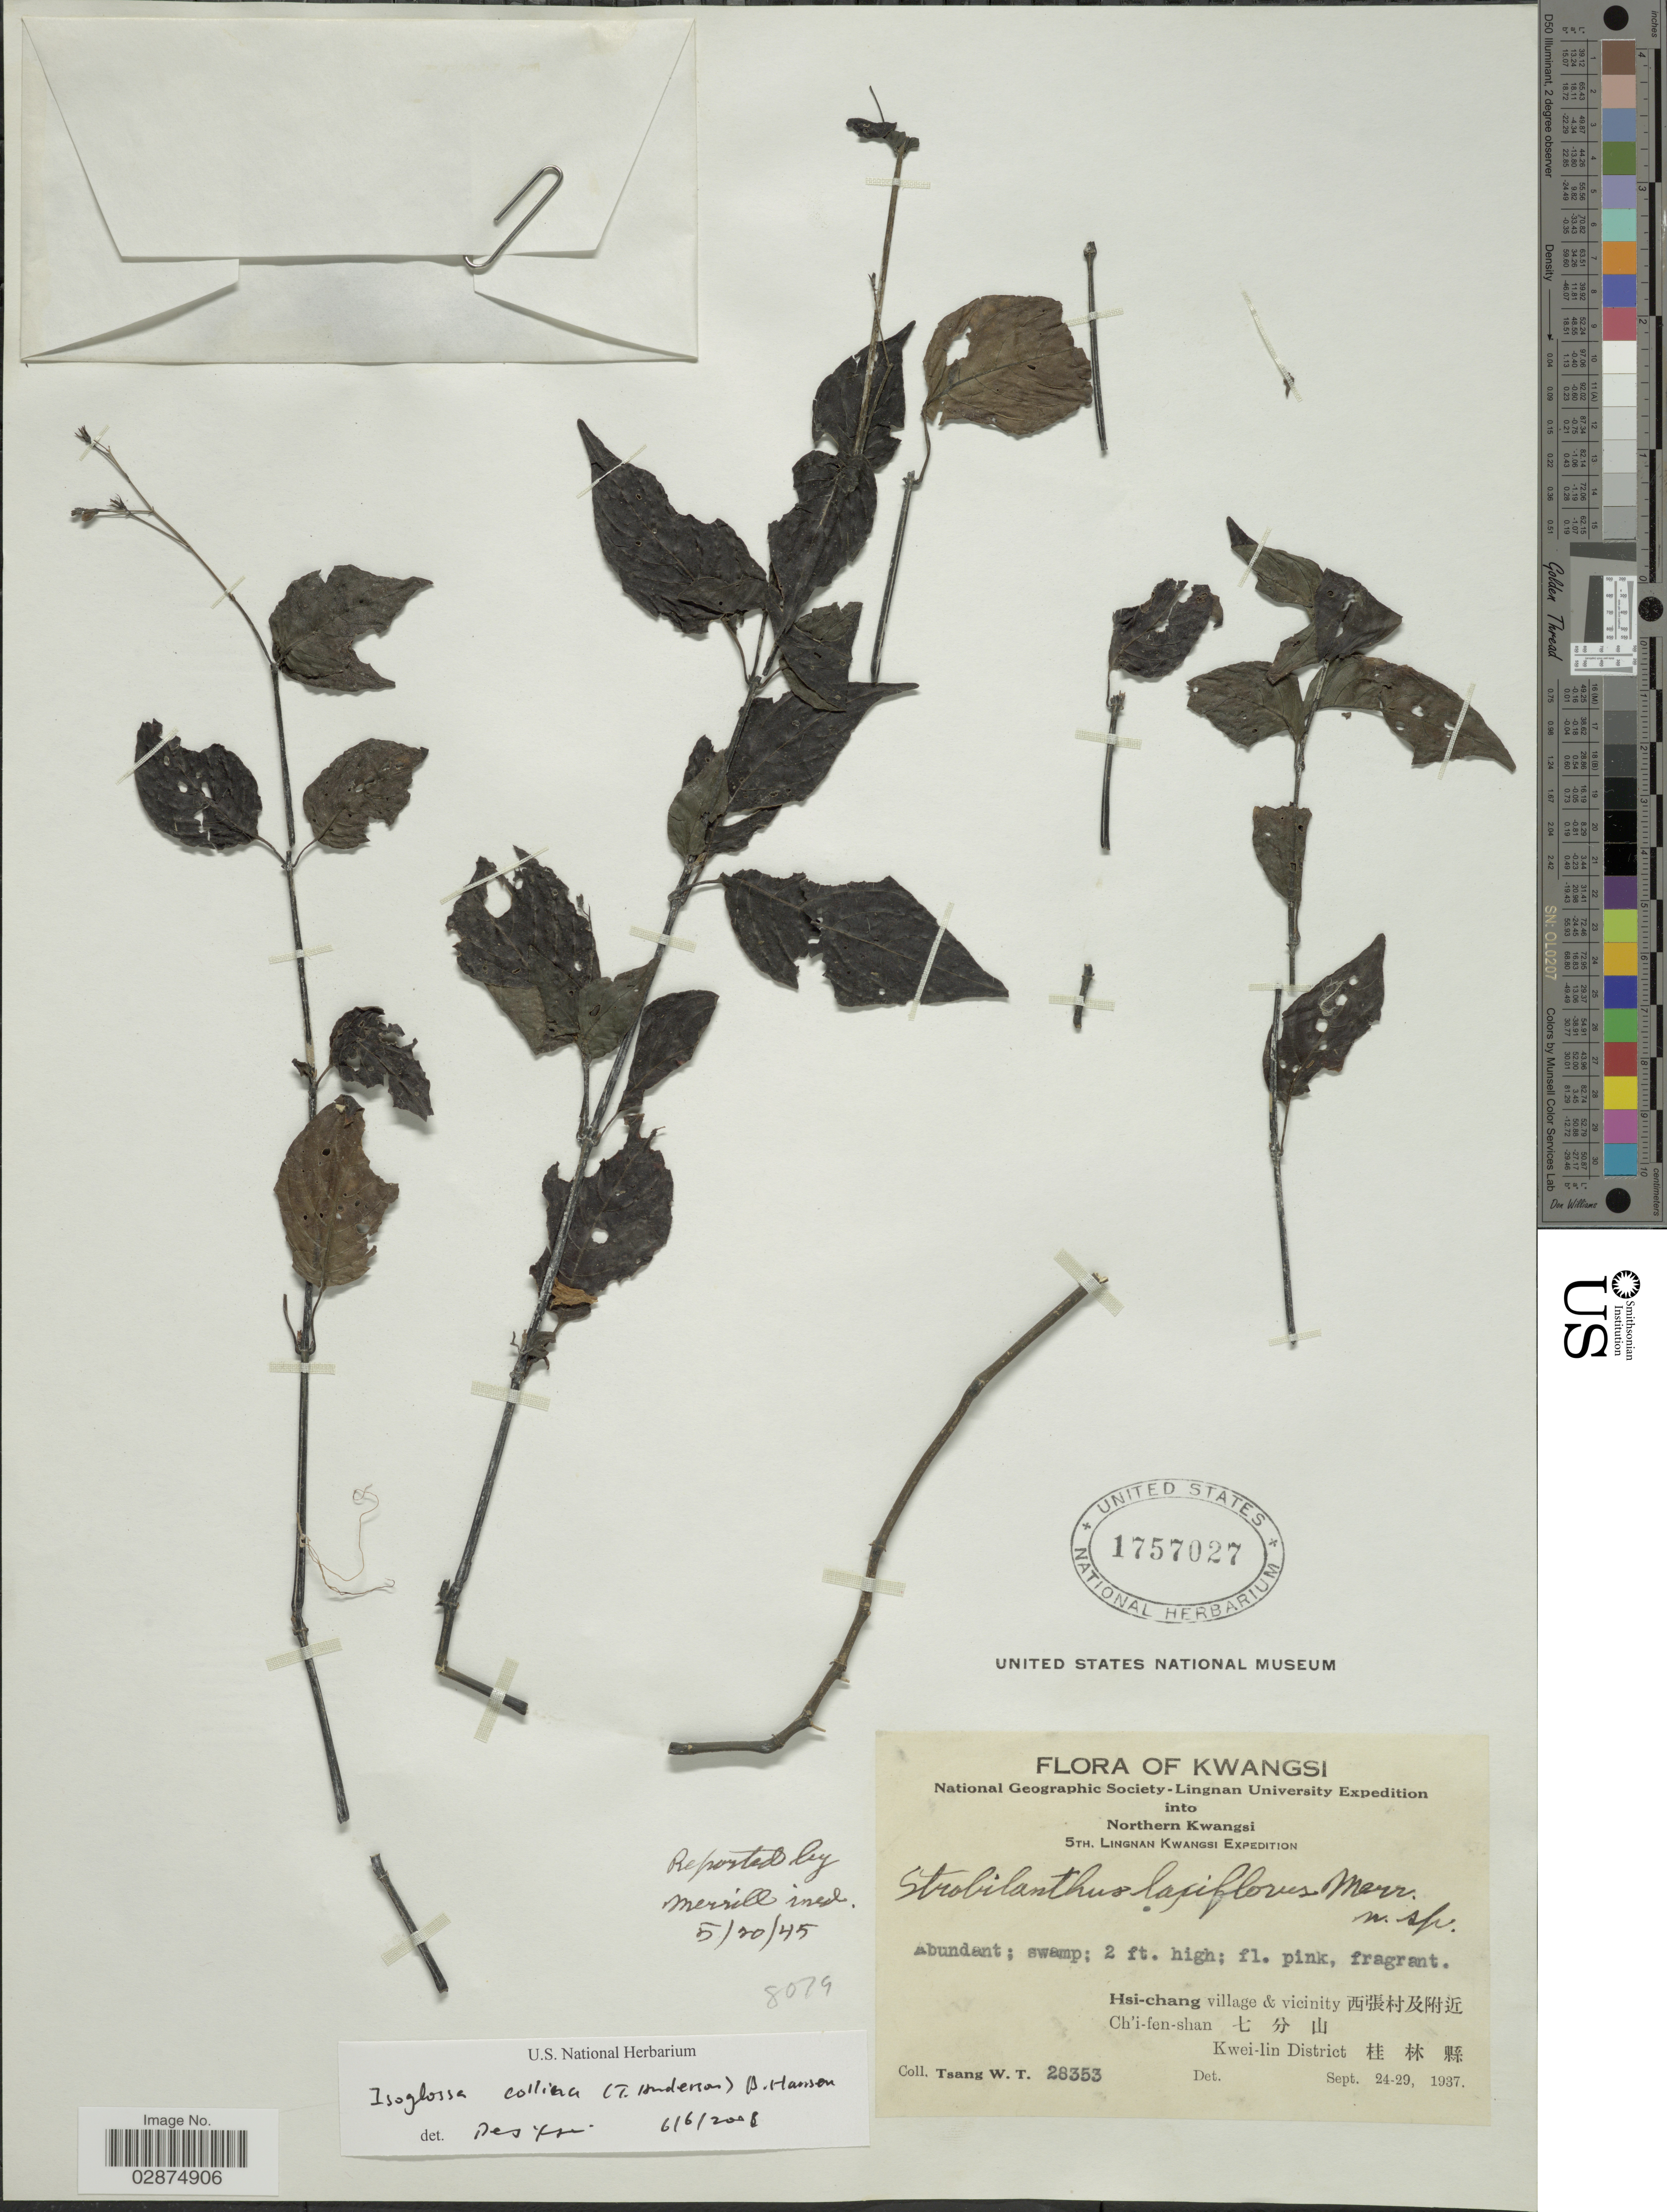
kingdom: Plantae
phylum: Tracheophyta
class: Magnoliopsida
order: Lamiales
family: Acanthaceae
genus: Isoglossa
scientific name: Isoglossa collina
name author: (T. Anderson) B. Hansen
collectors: W. T. Tsang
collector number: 28353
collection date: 1937-09-24/1937-09-29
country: China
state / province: Guangxi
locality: Kwangsi. Northern Kwangsi. Hsi-chang village & vicinity X. Ch'i-fen-shan X. Kwei-lin District X.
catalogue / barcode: US 1757027